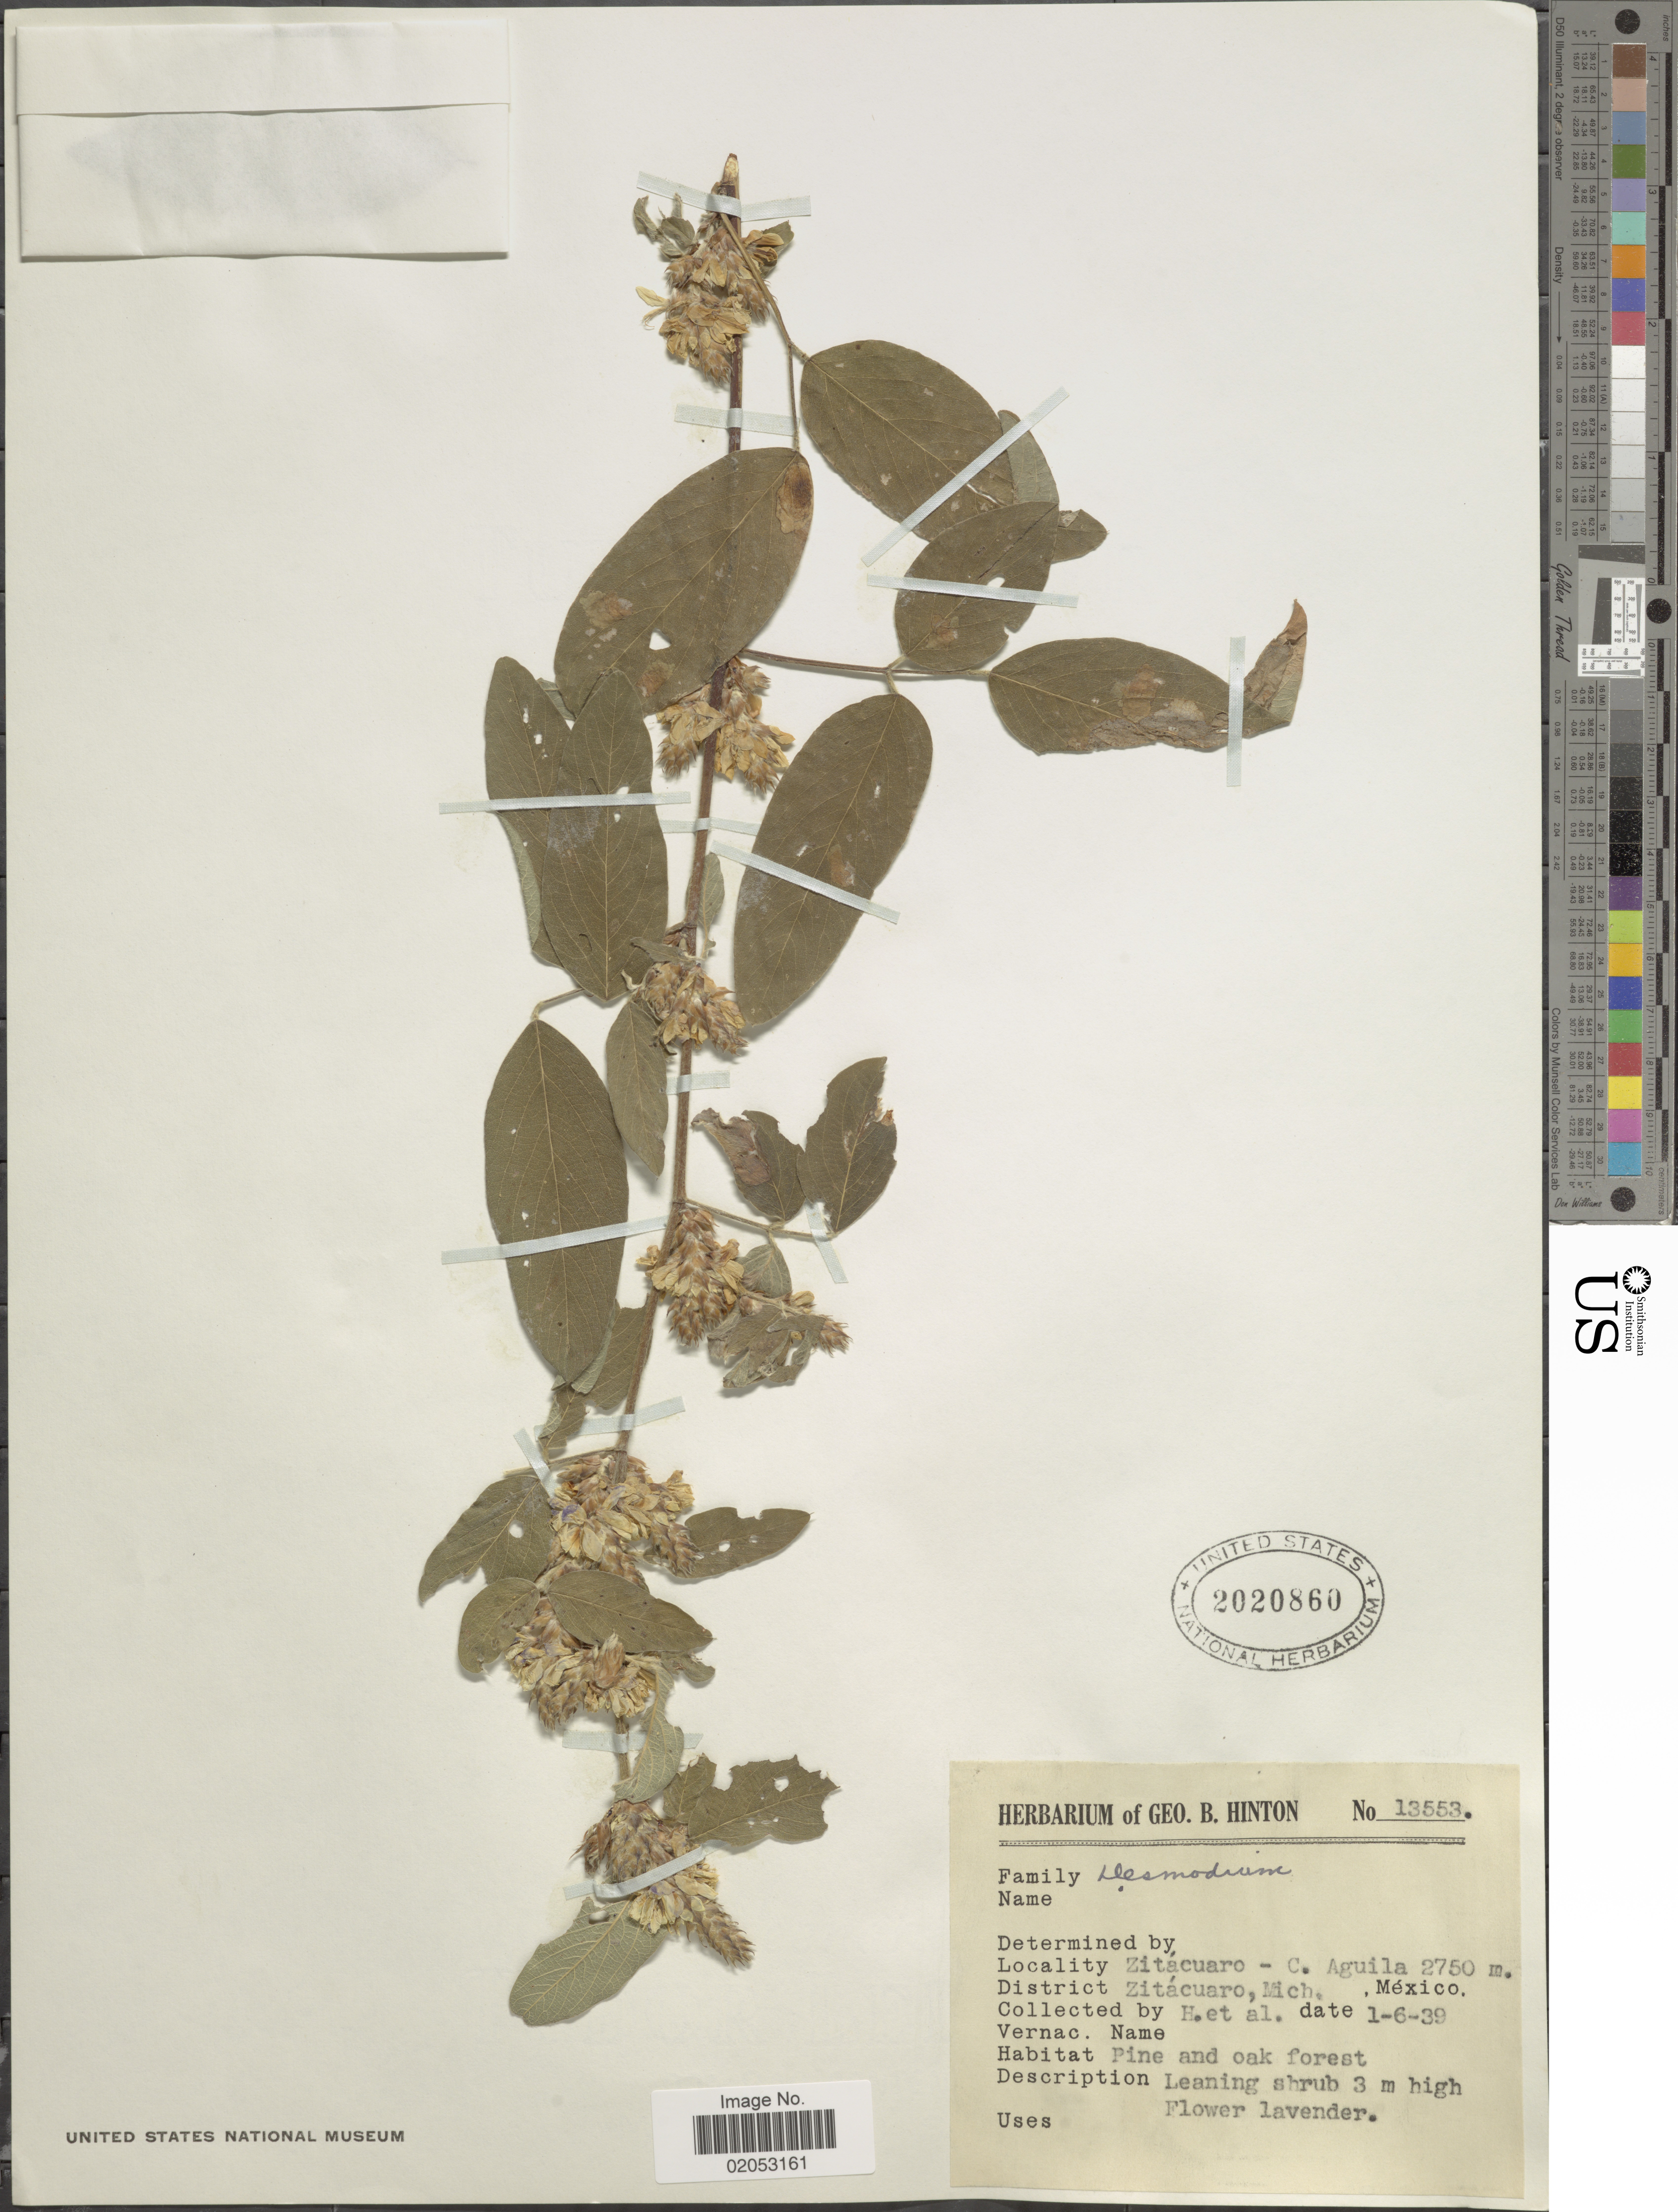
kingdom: Plantae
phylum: Tracheophyta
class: Magnoliopsida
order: Fabales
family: Fabaceae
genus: Desmodium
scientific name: Desmodium sp.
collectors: G. B. Hinton & et al.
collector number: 13553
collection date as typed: Transcribed d/m/y: 6/1/39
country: Mexico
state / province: Michoacán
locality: Zitácuaro - C. Aguila. District Zitácuaro, Mich., México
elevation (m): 2750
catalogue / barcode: US 2020860